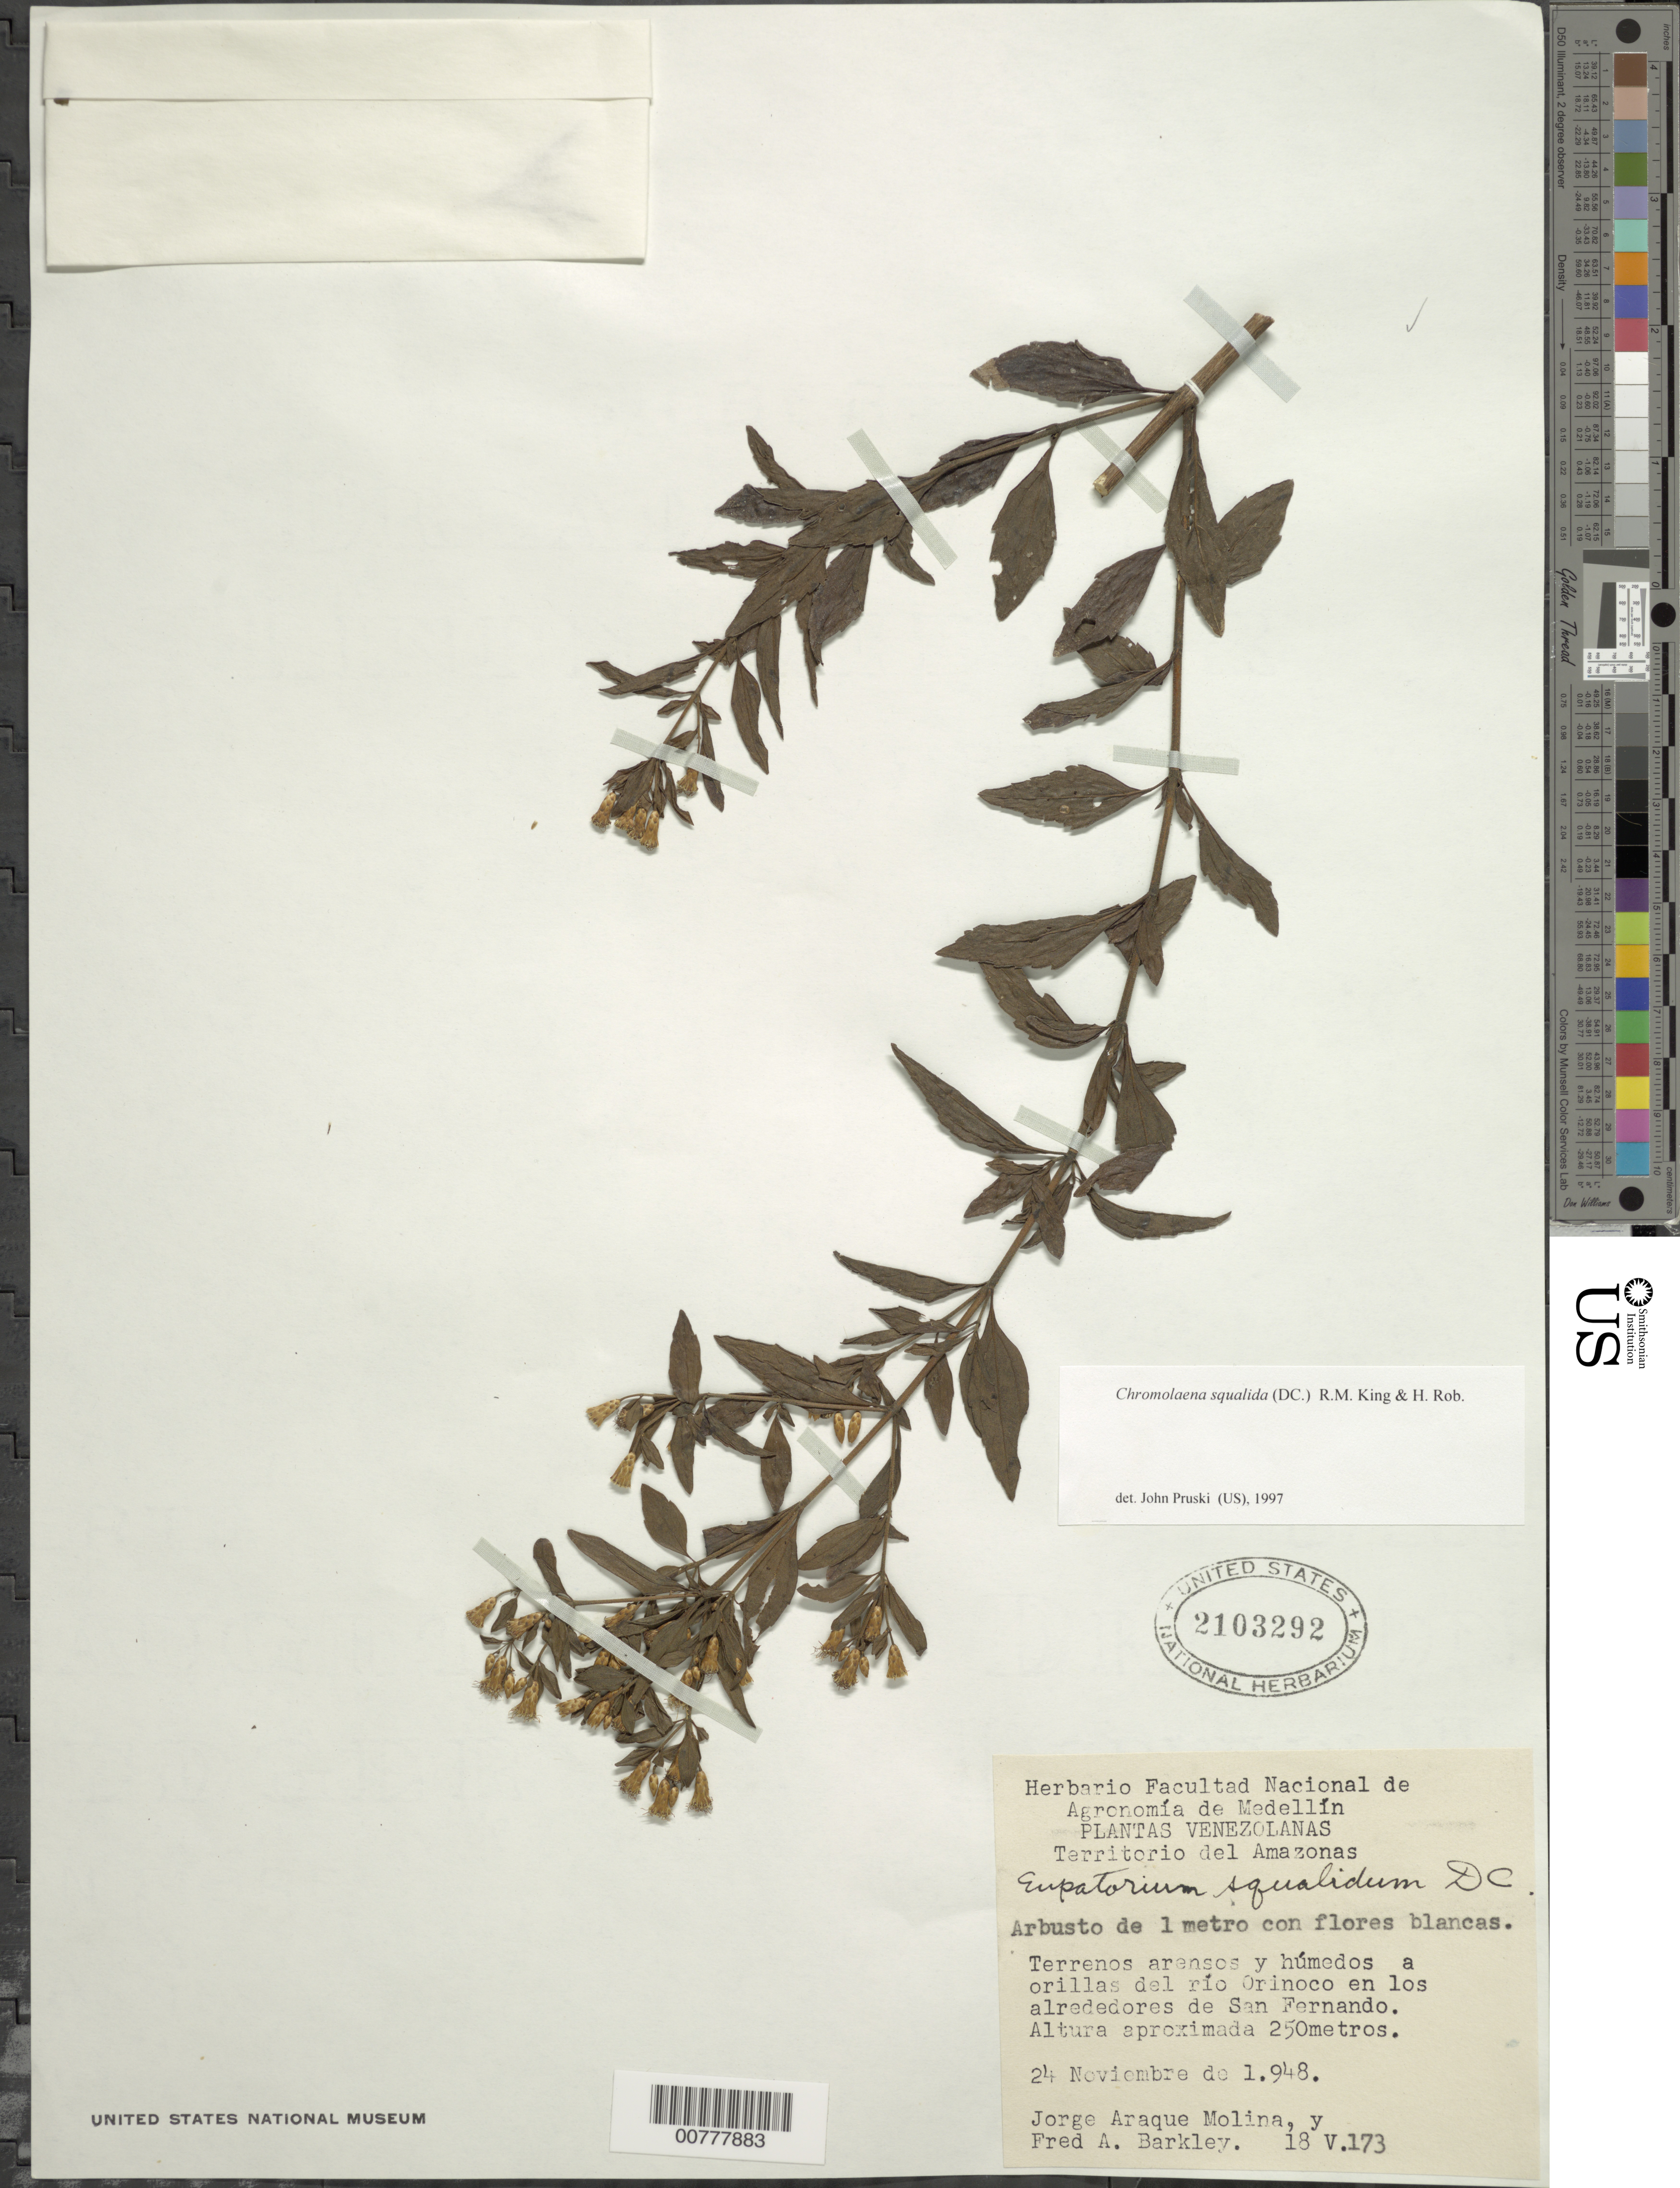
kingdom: Plantae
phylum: Tracheophyta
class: Magnoliopsida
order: Asterales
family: Asteraceae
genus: Chromolaena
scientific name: Chromolaena squalida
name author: (DC.) R.M. King & H. Rob.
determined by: Pruski, J. F.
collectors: J. A. Molina & F. A. Barkley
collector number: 18v 173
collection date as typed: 24-Nov-48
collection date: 1948-11-24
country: Venezuela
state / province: Amazonas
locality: Río Orinoco en los alrededores de San Fernando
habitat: Terrenos arenosos y humedos a orillas del río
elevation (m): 250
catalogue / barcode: US 2103292